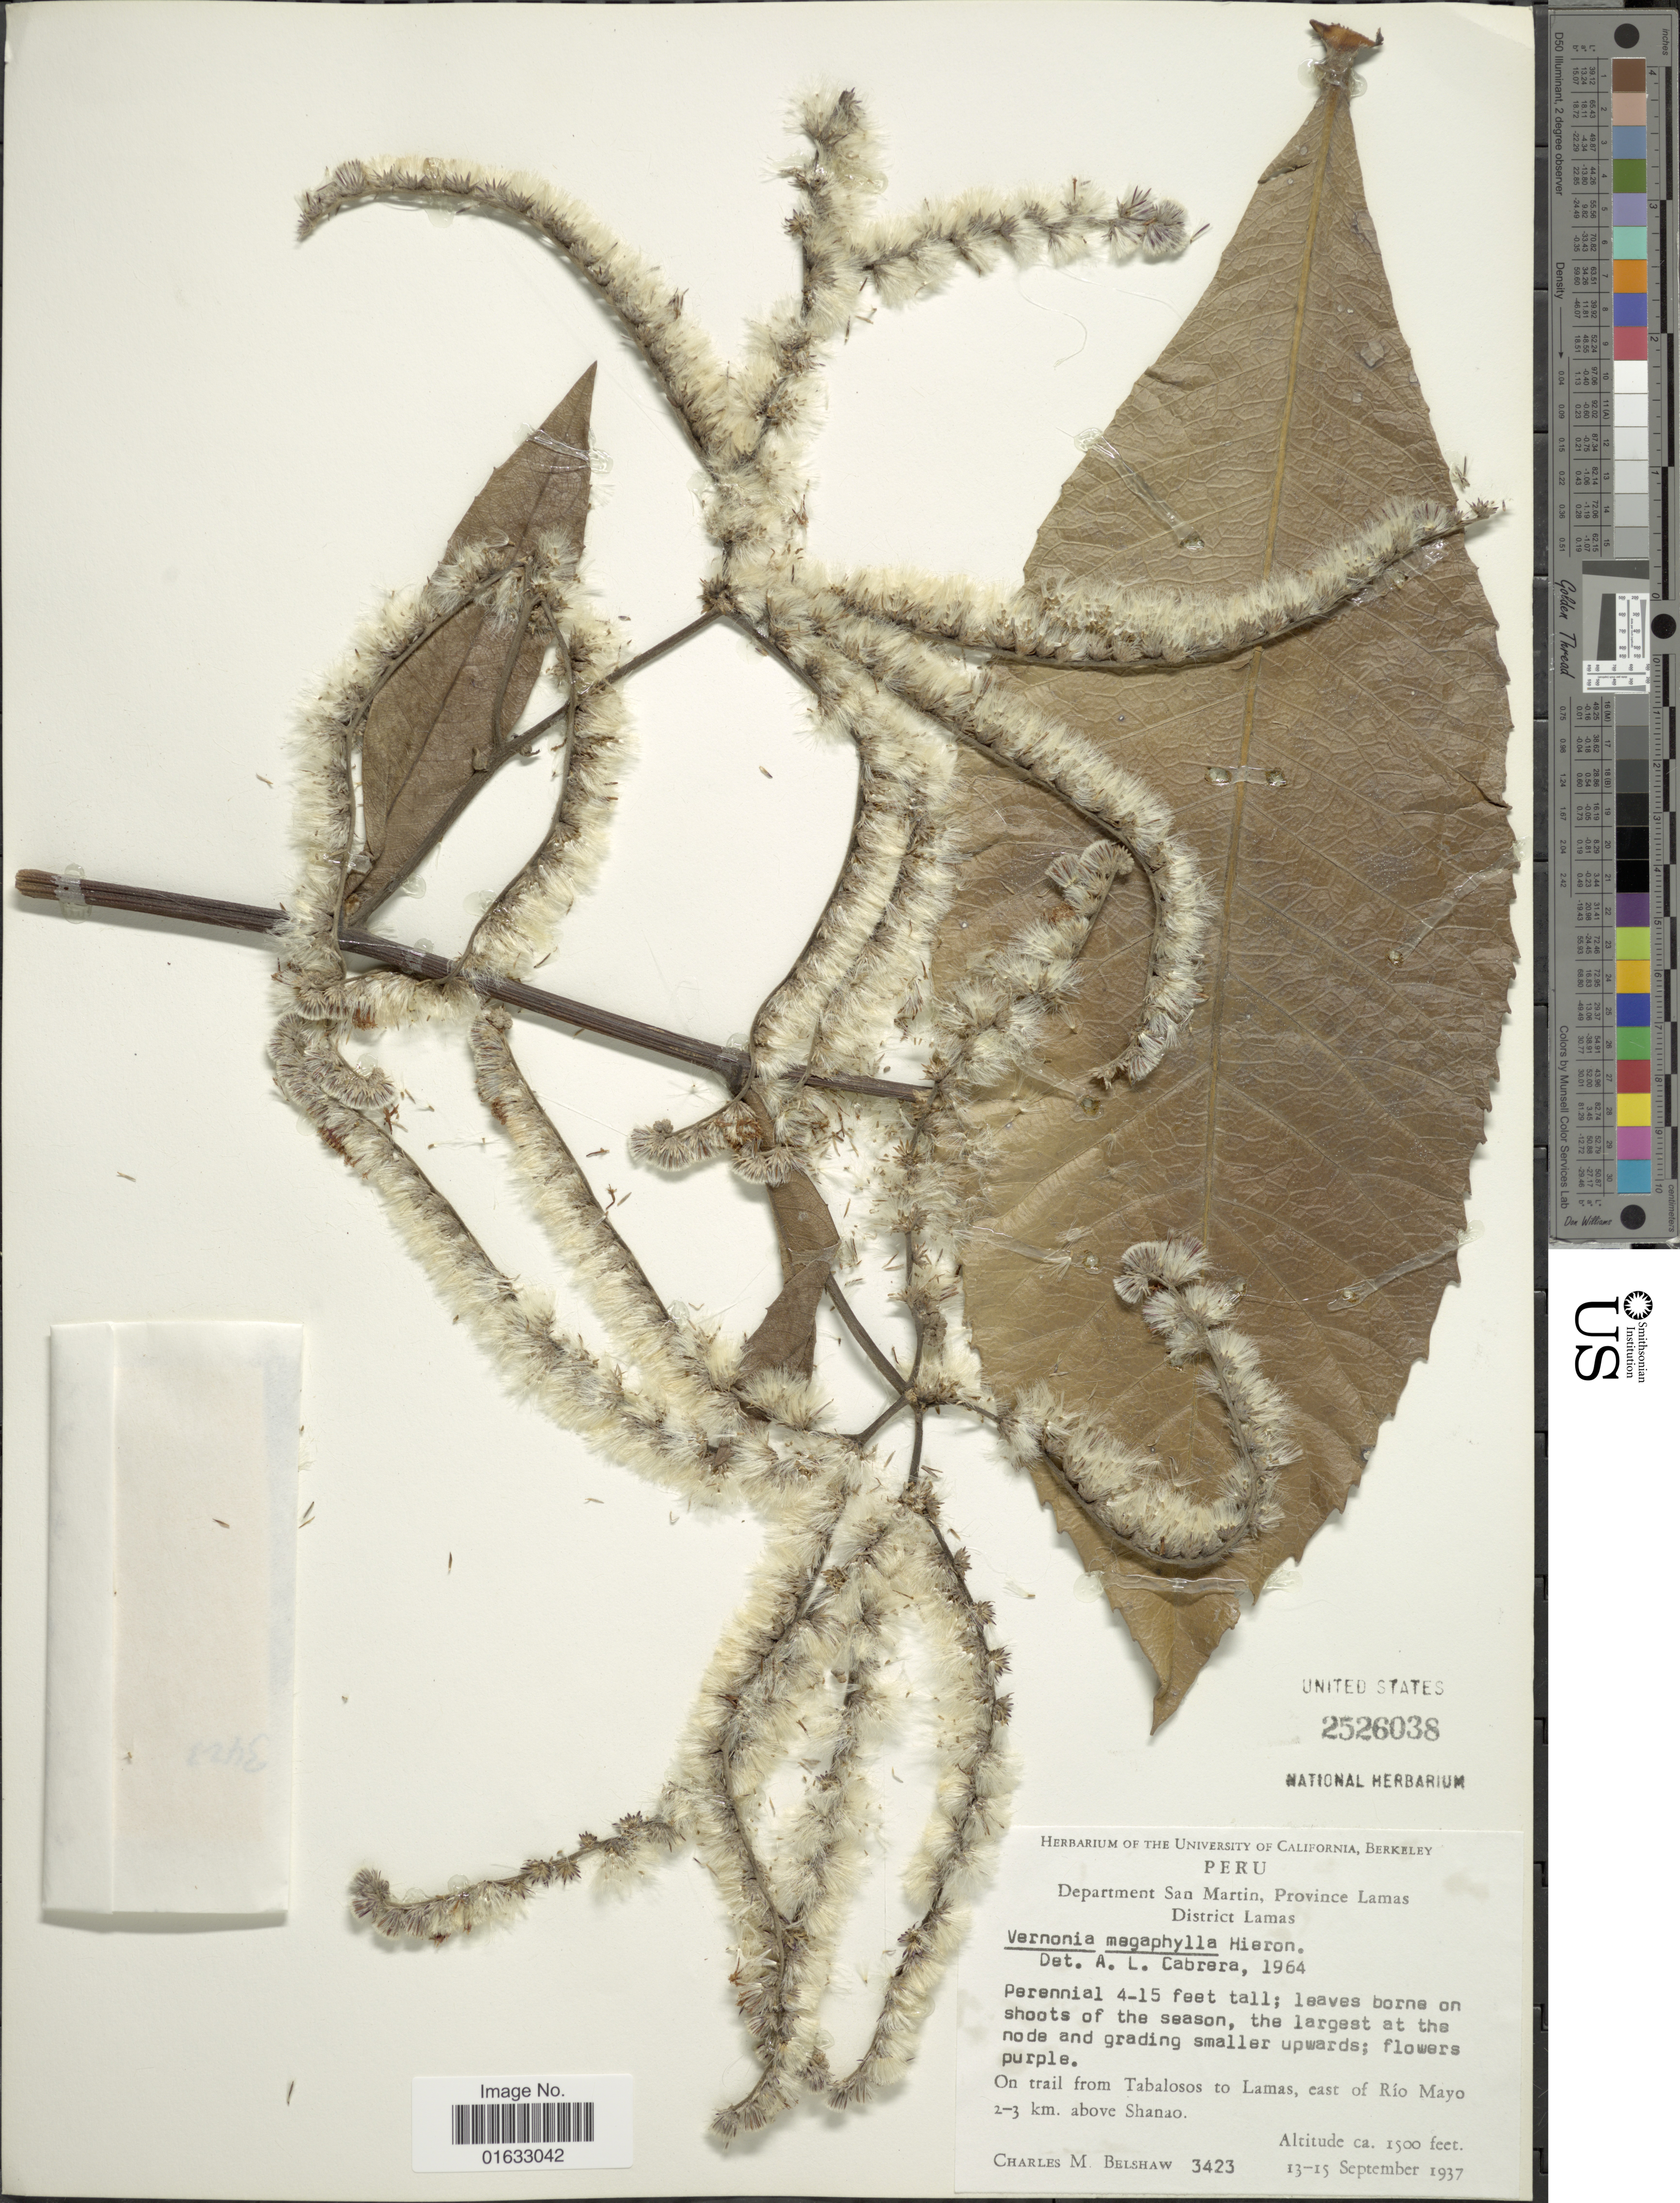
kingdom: Plantae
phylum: Tracheophyta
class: Magnoliopsida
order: Asterales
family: Asteraceae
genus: Eirmocephala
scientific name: Eirmocephala megaphylla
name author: (Hieron.) H. Rob.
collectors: C. Shaw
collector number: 3423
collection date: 1937-09-13/1937-09-15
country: Peru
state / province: San Martín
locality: Peru, Department San Martin, Province Lamas District Lamas, on trail from Tabalosos to Lamas, east of Río Mayo 2-3 km. above Shanao.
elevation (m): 457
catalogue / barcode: US 2526038